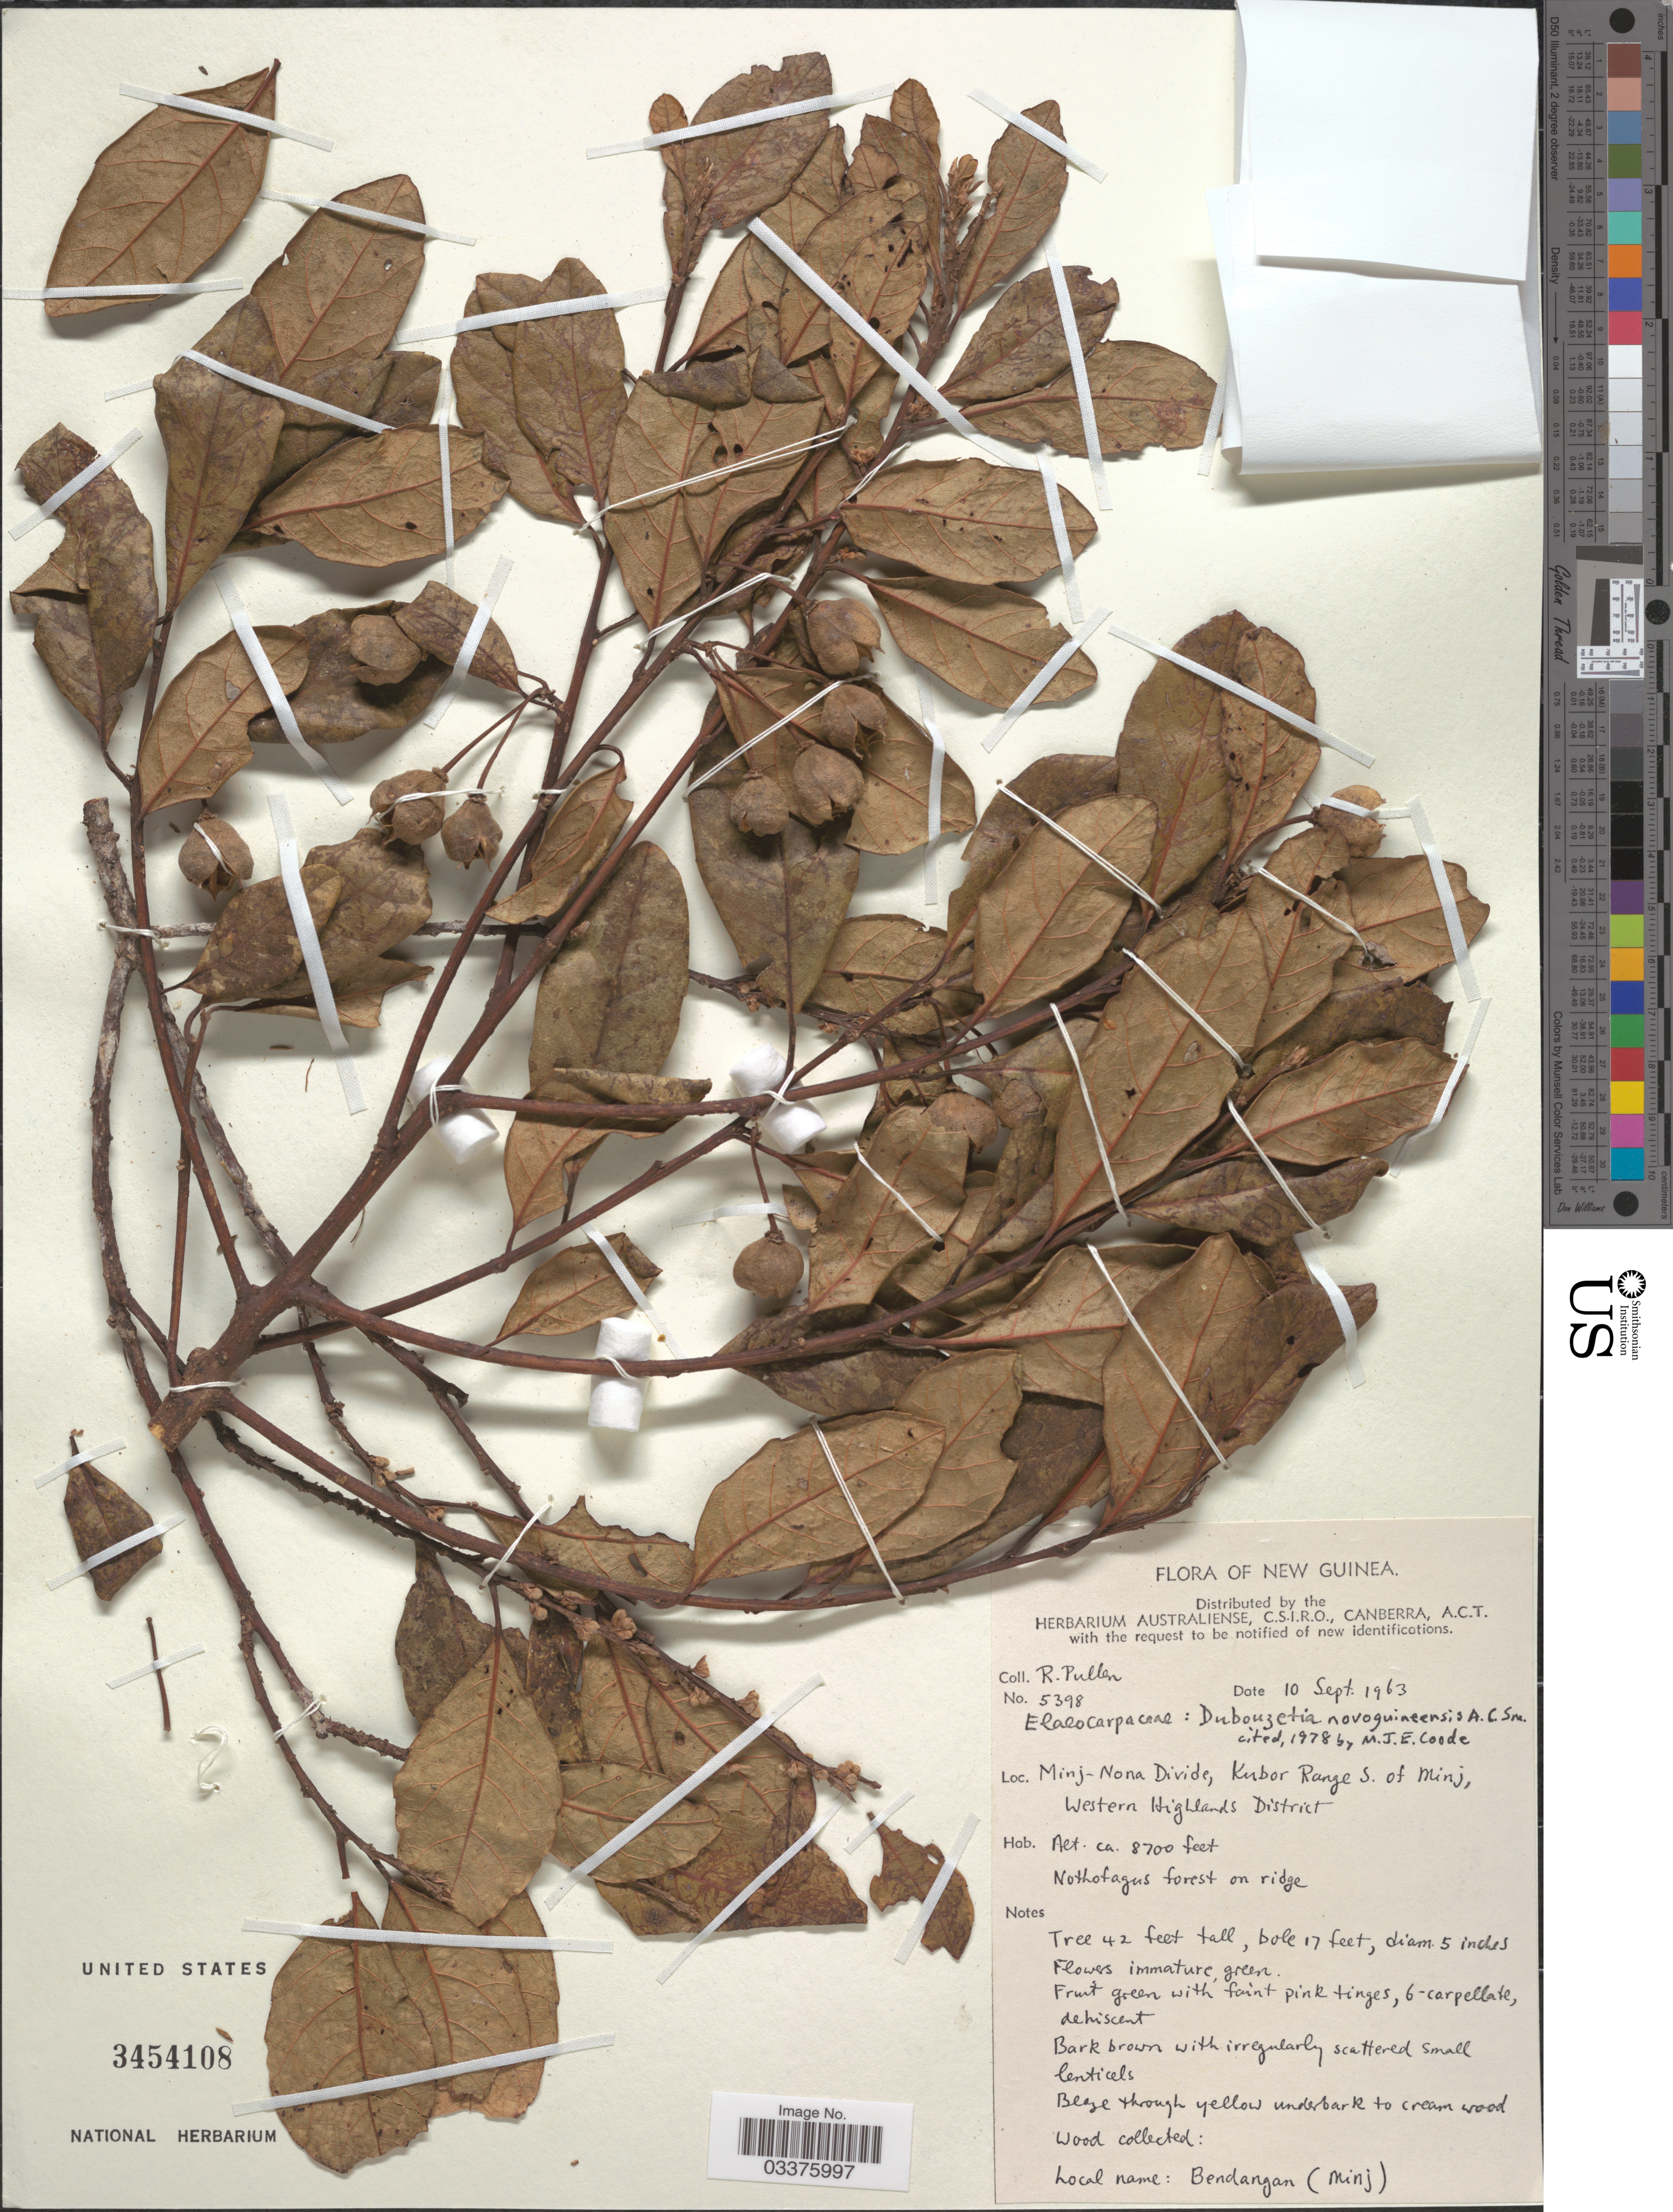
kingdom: Plantae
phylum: Tracheophyta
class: Magnoliopsida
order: Oxalidales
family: Elaeocarpaceae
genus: Dubouzetia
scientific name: Dubouzetia novoguineensis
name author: A.C. Sm.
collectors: R. Pullen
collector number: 5398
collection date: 1963-09-10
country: Papua New Guinea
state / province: Western Highlands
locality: New Guinea. Minj-Nona Divide, Kubor Range S. of Minj, Western Highlands District.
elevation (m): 2652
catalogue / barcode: US 3454108